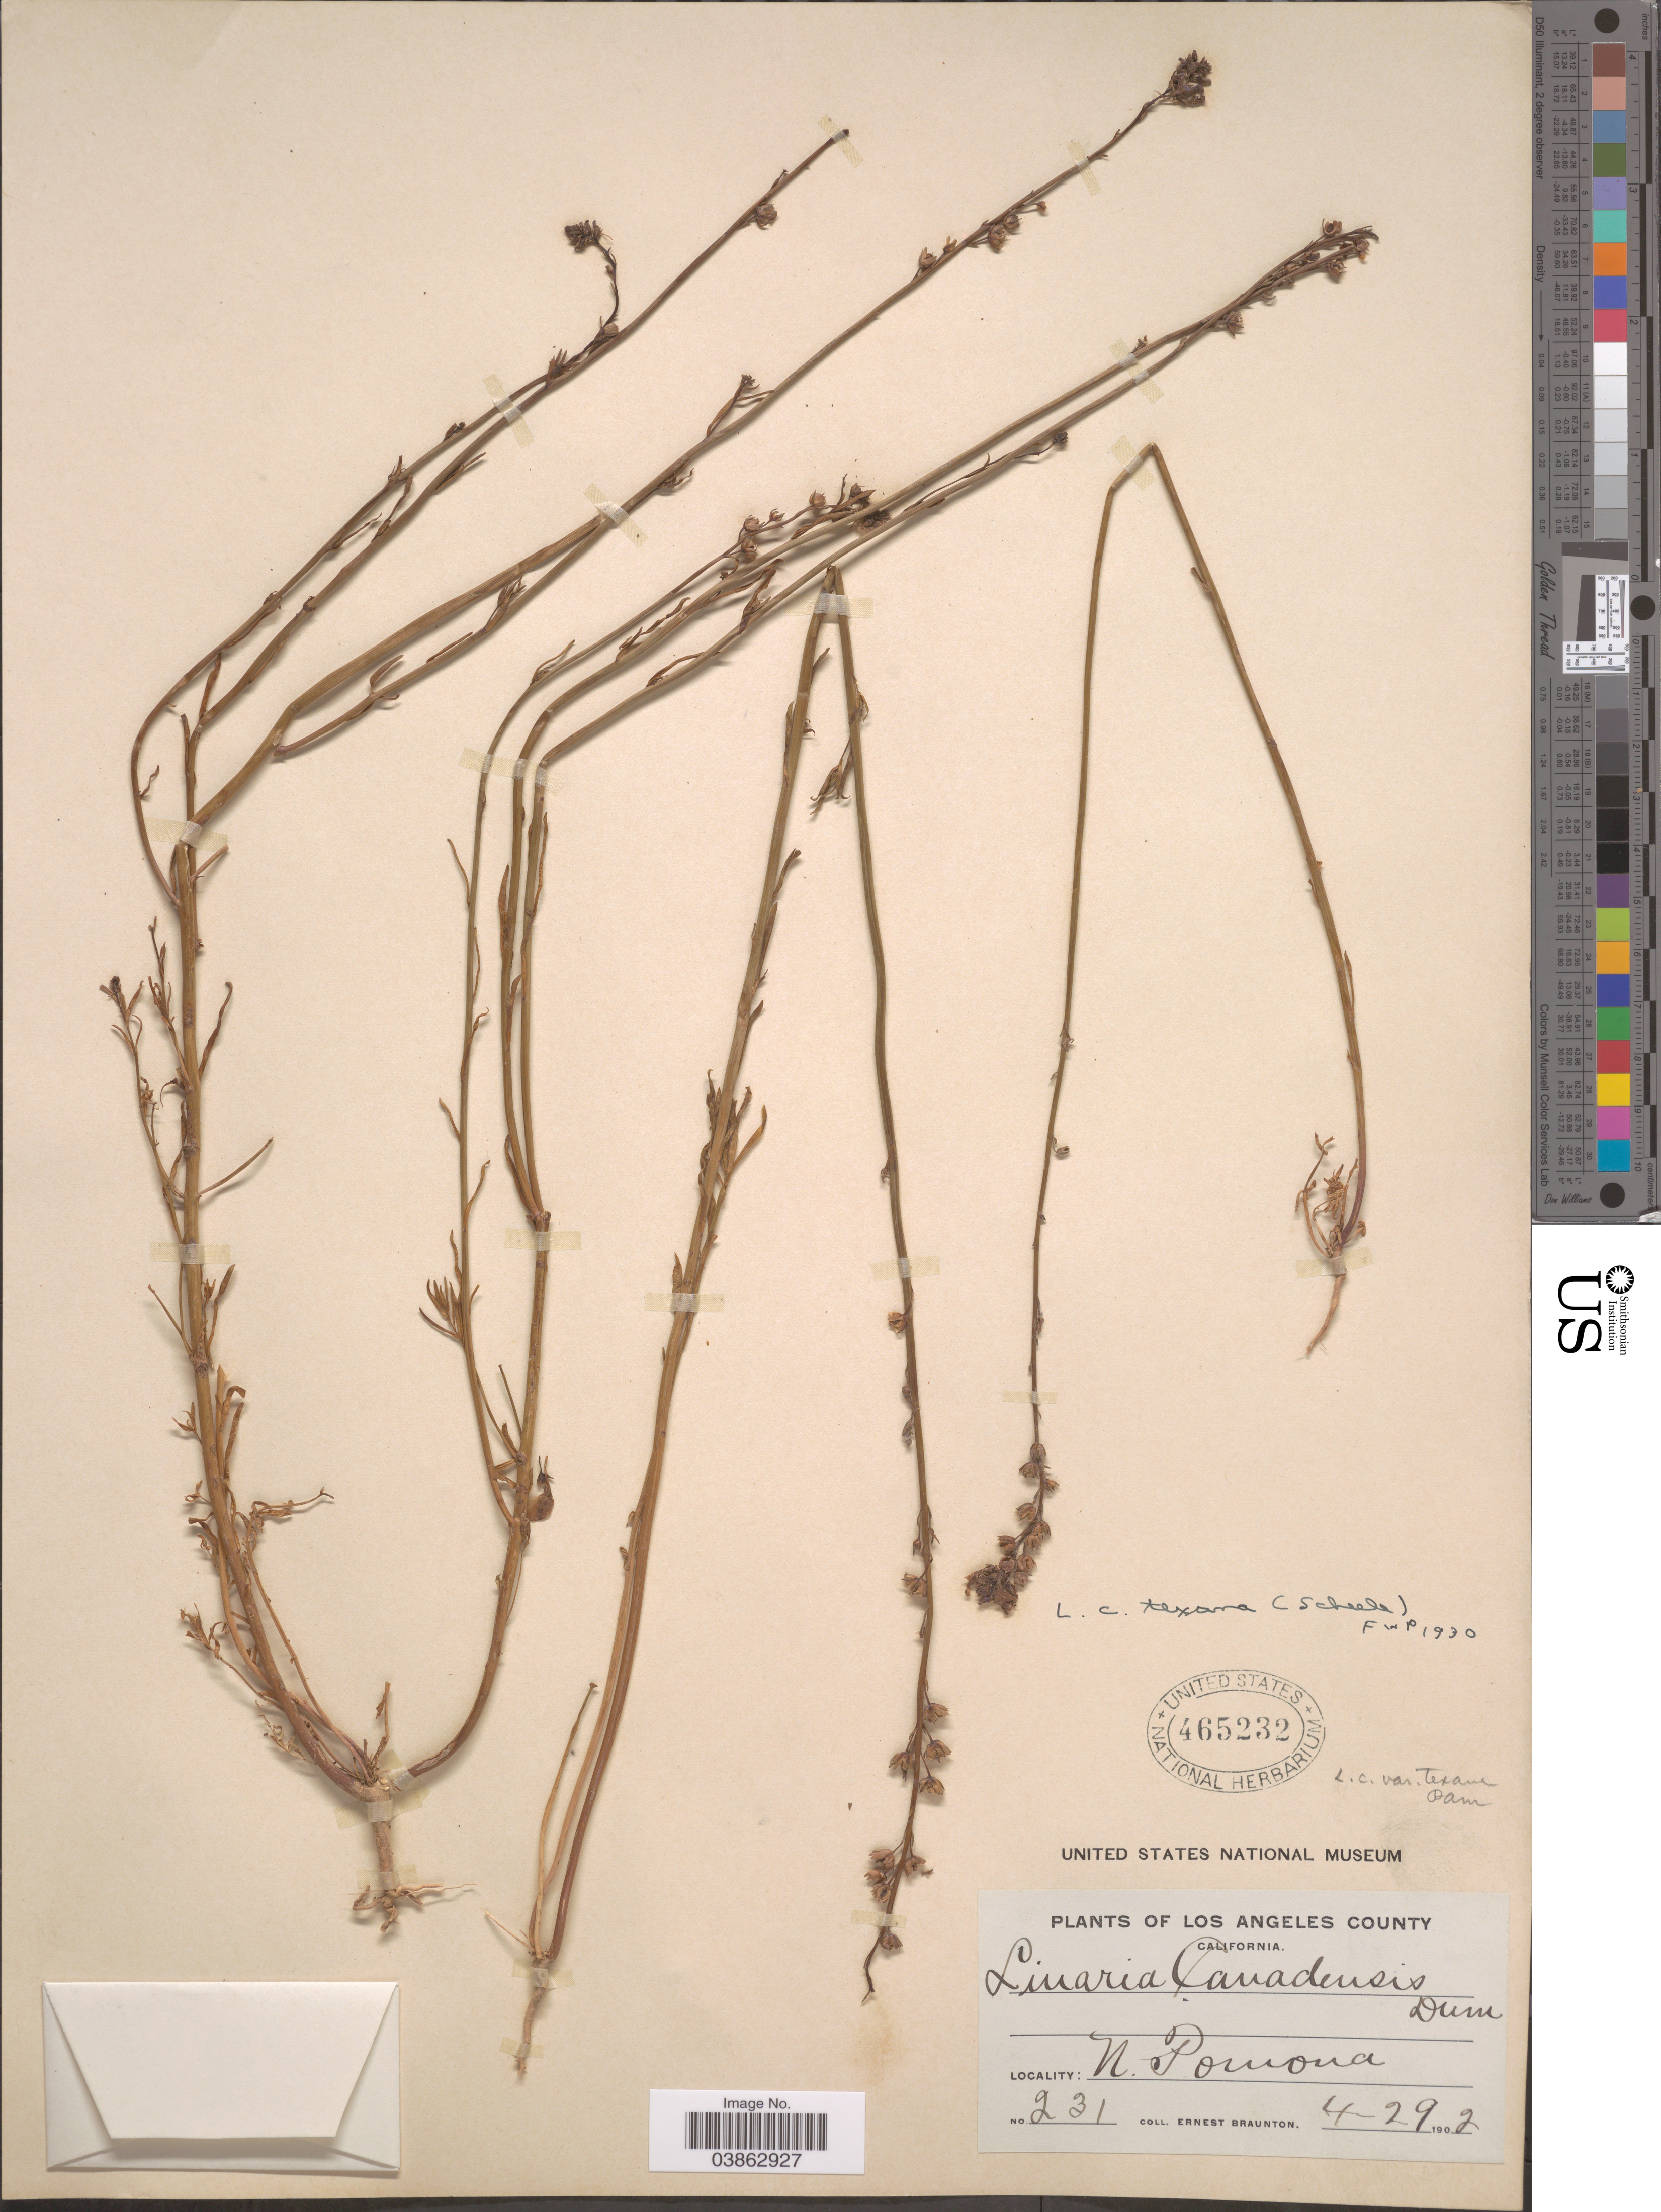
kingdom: Plantae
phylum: Tracheophyta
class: Magnoliopsida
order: Lamiales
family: Plantaginaceae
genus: Linaria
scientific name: Linaria texana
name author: Scheele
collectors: E. Braunton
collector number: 231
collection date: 1902-04-29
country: United States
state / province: California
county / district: Los Angeles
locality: Los Angeles County. N. Pomona.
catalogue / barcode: US 465232